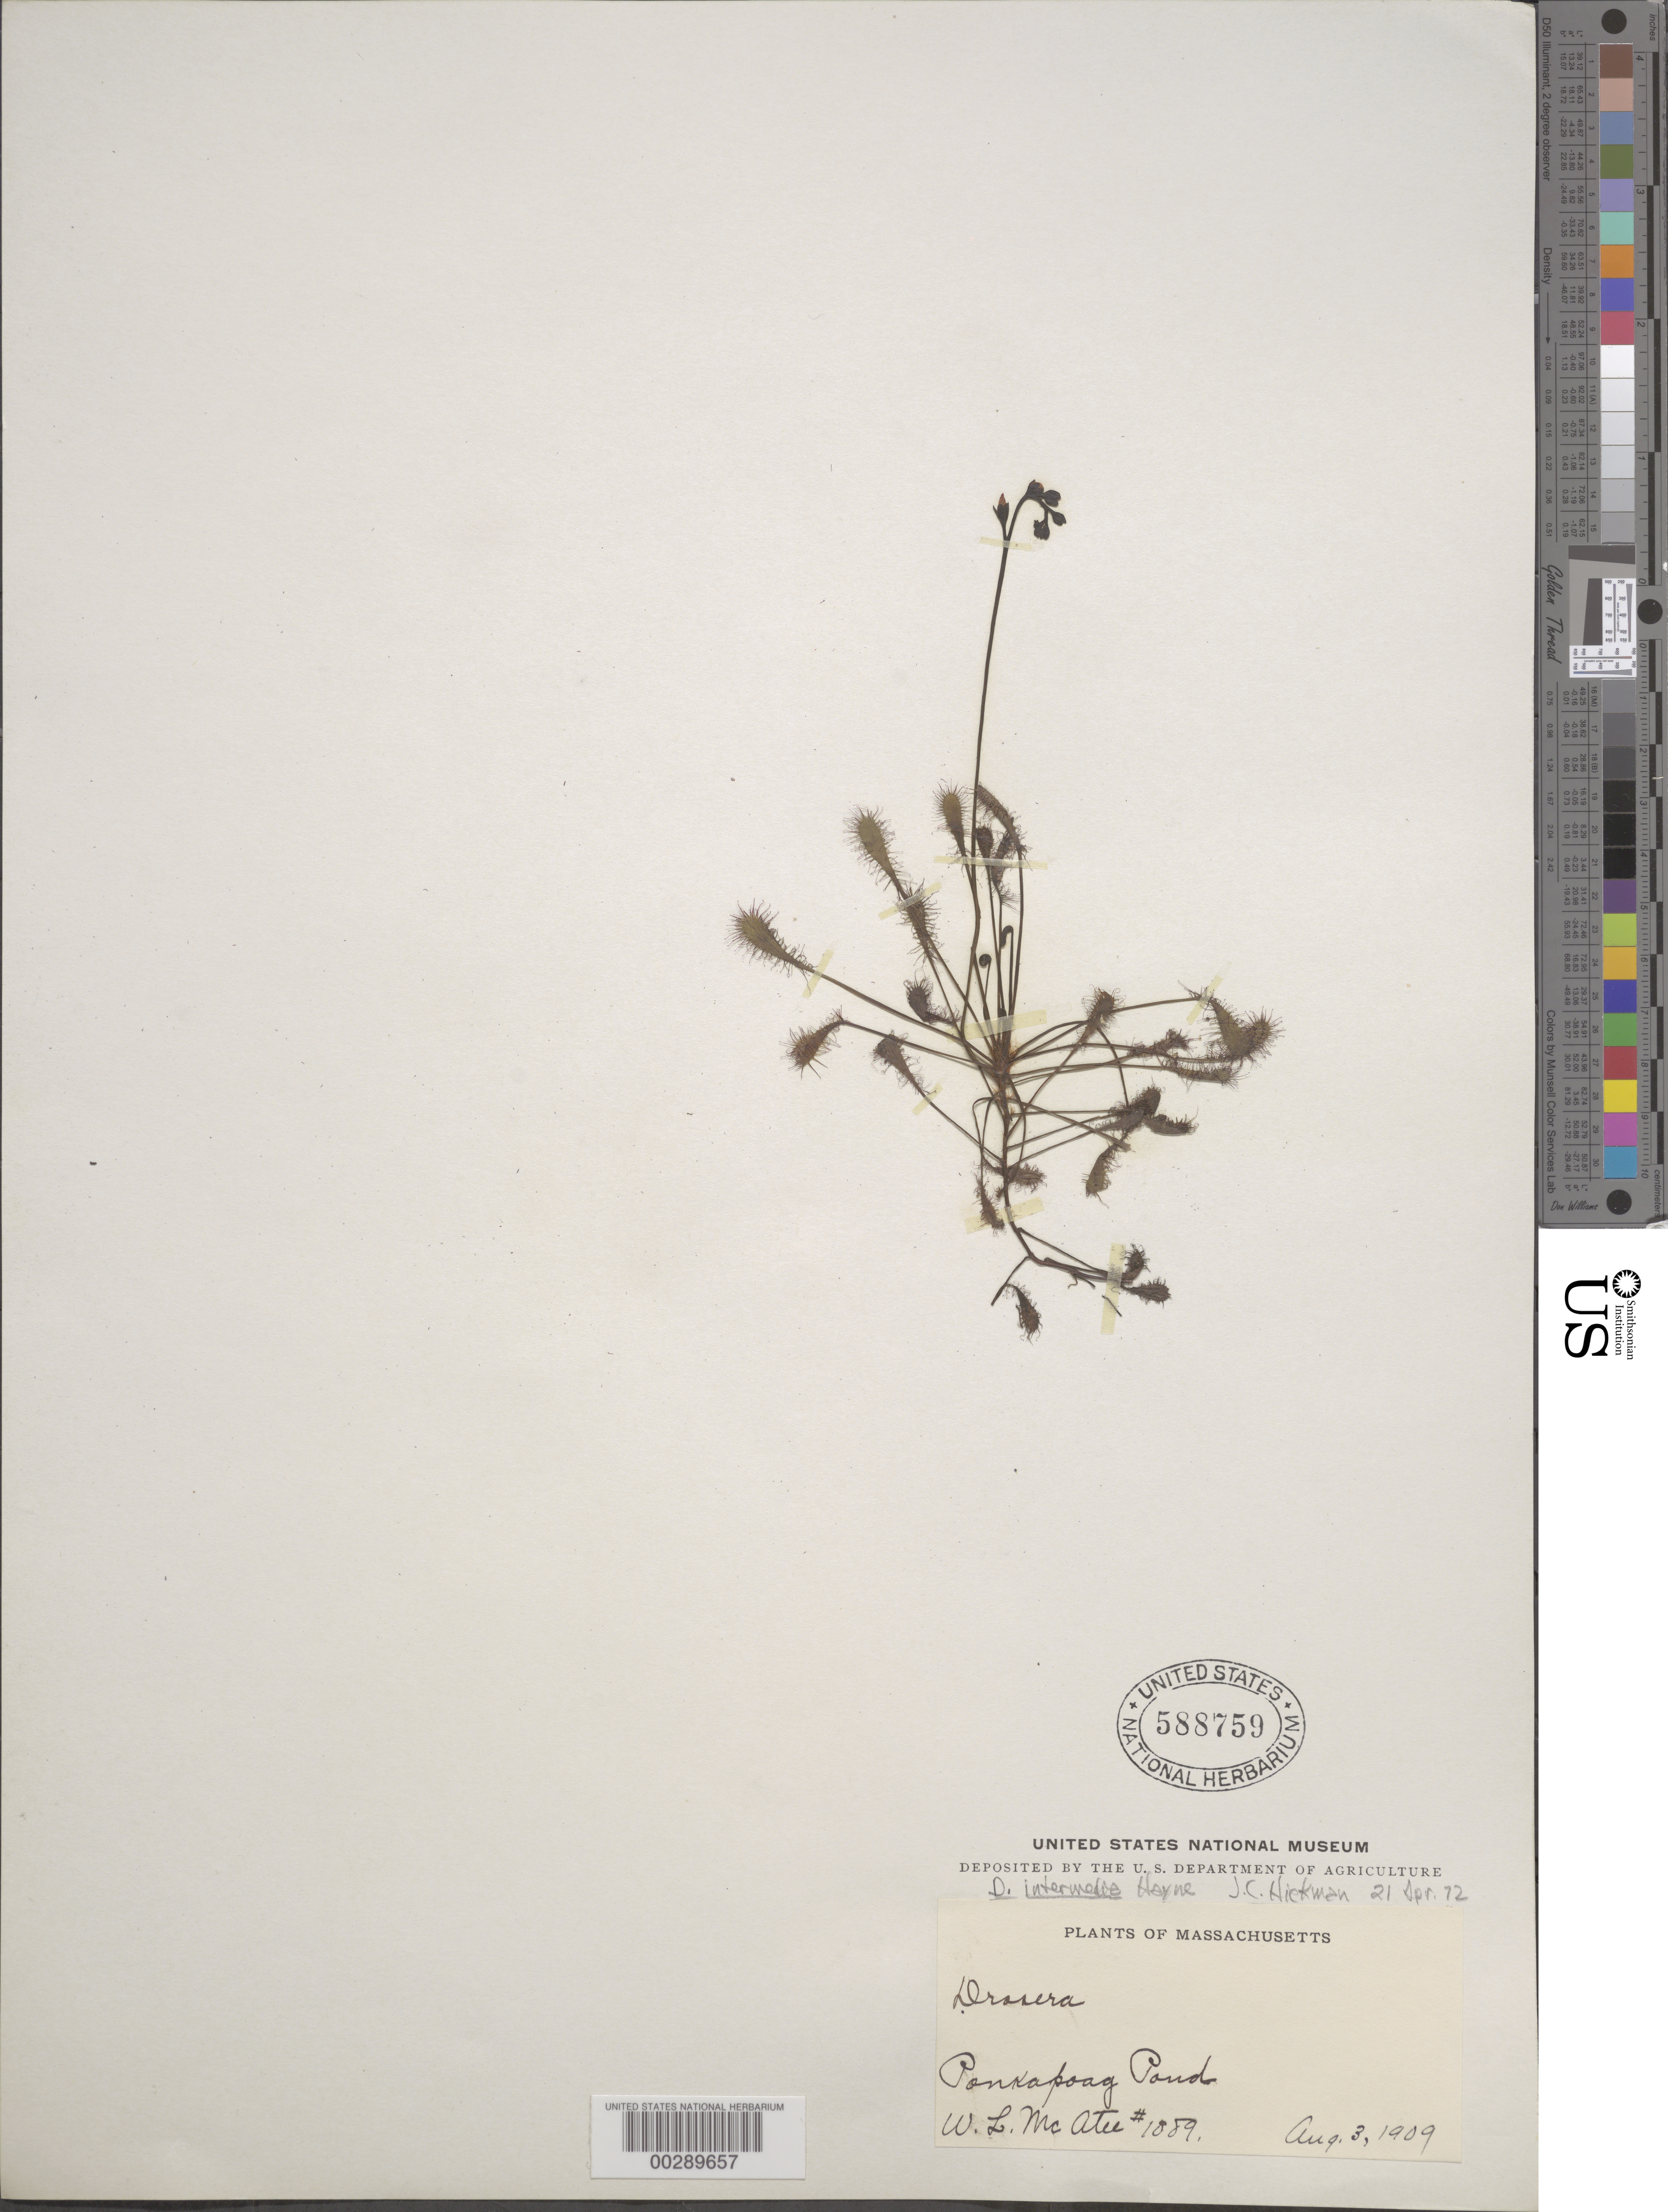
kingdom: Plantae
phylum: Tracheophyta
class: Magnoliopsida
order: Caryophyllales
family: Droseraceae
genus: Drosera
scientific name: Drosera intermedia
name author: Hayne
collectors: W. McAtee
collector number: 1089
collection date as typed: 03 Aug 1909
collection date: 1909-08-03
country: United States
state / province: Massachusetts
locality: Ponkapoag pond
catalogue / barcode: US 588759